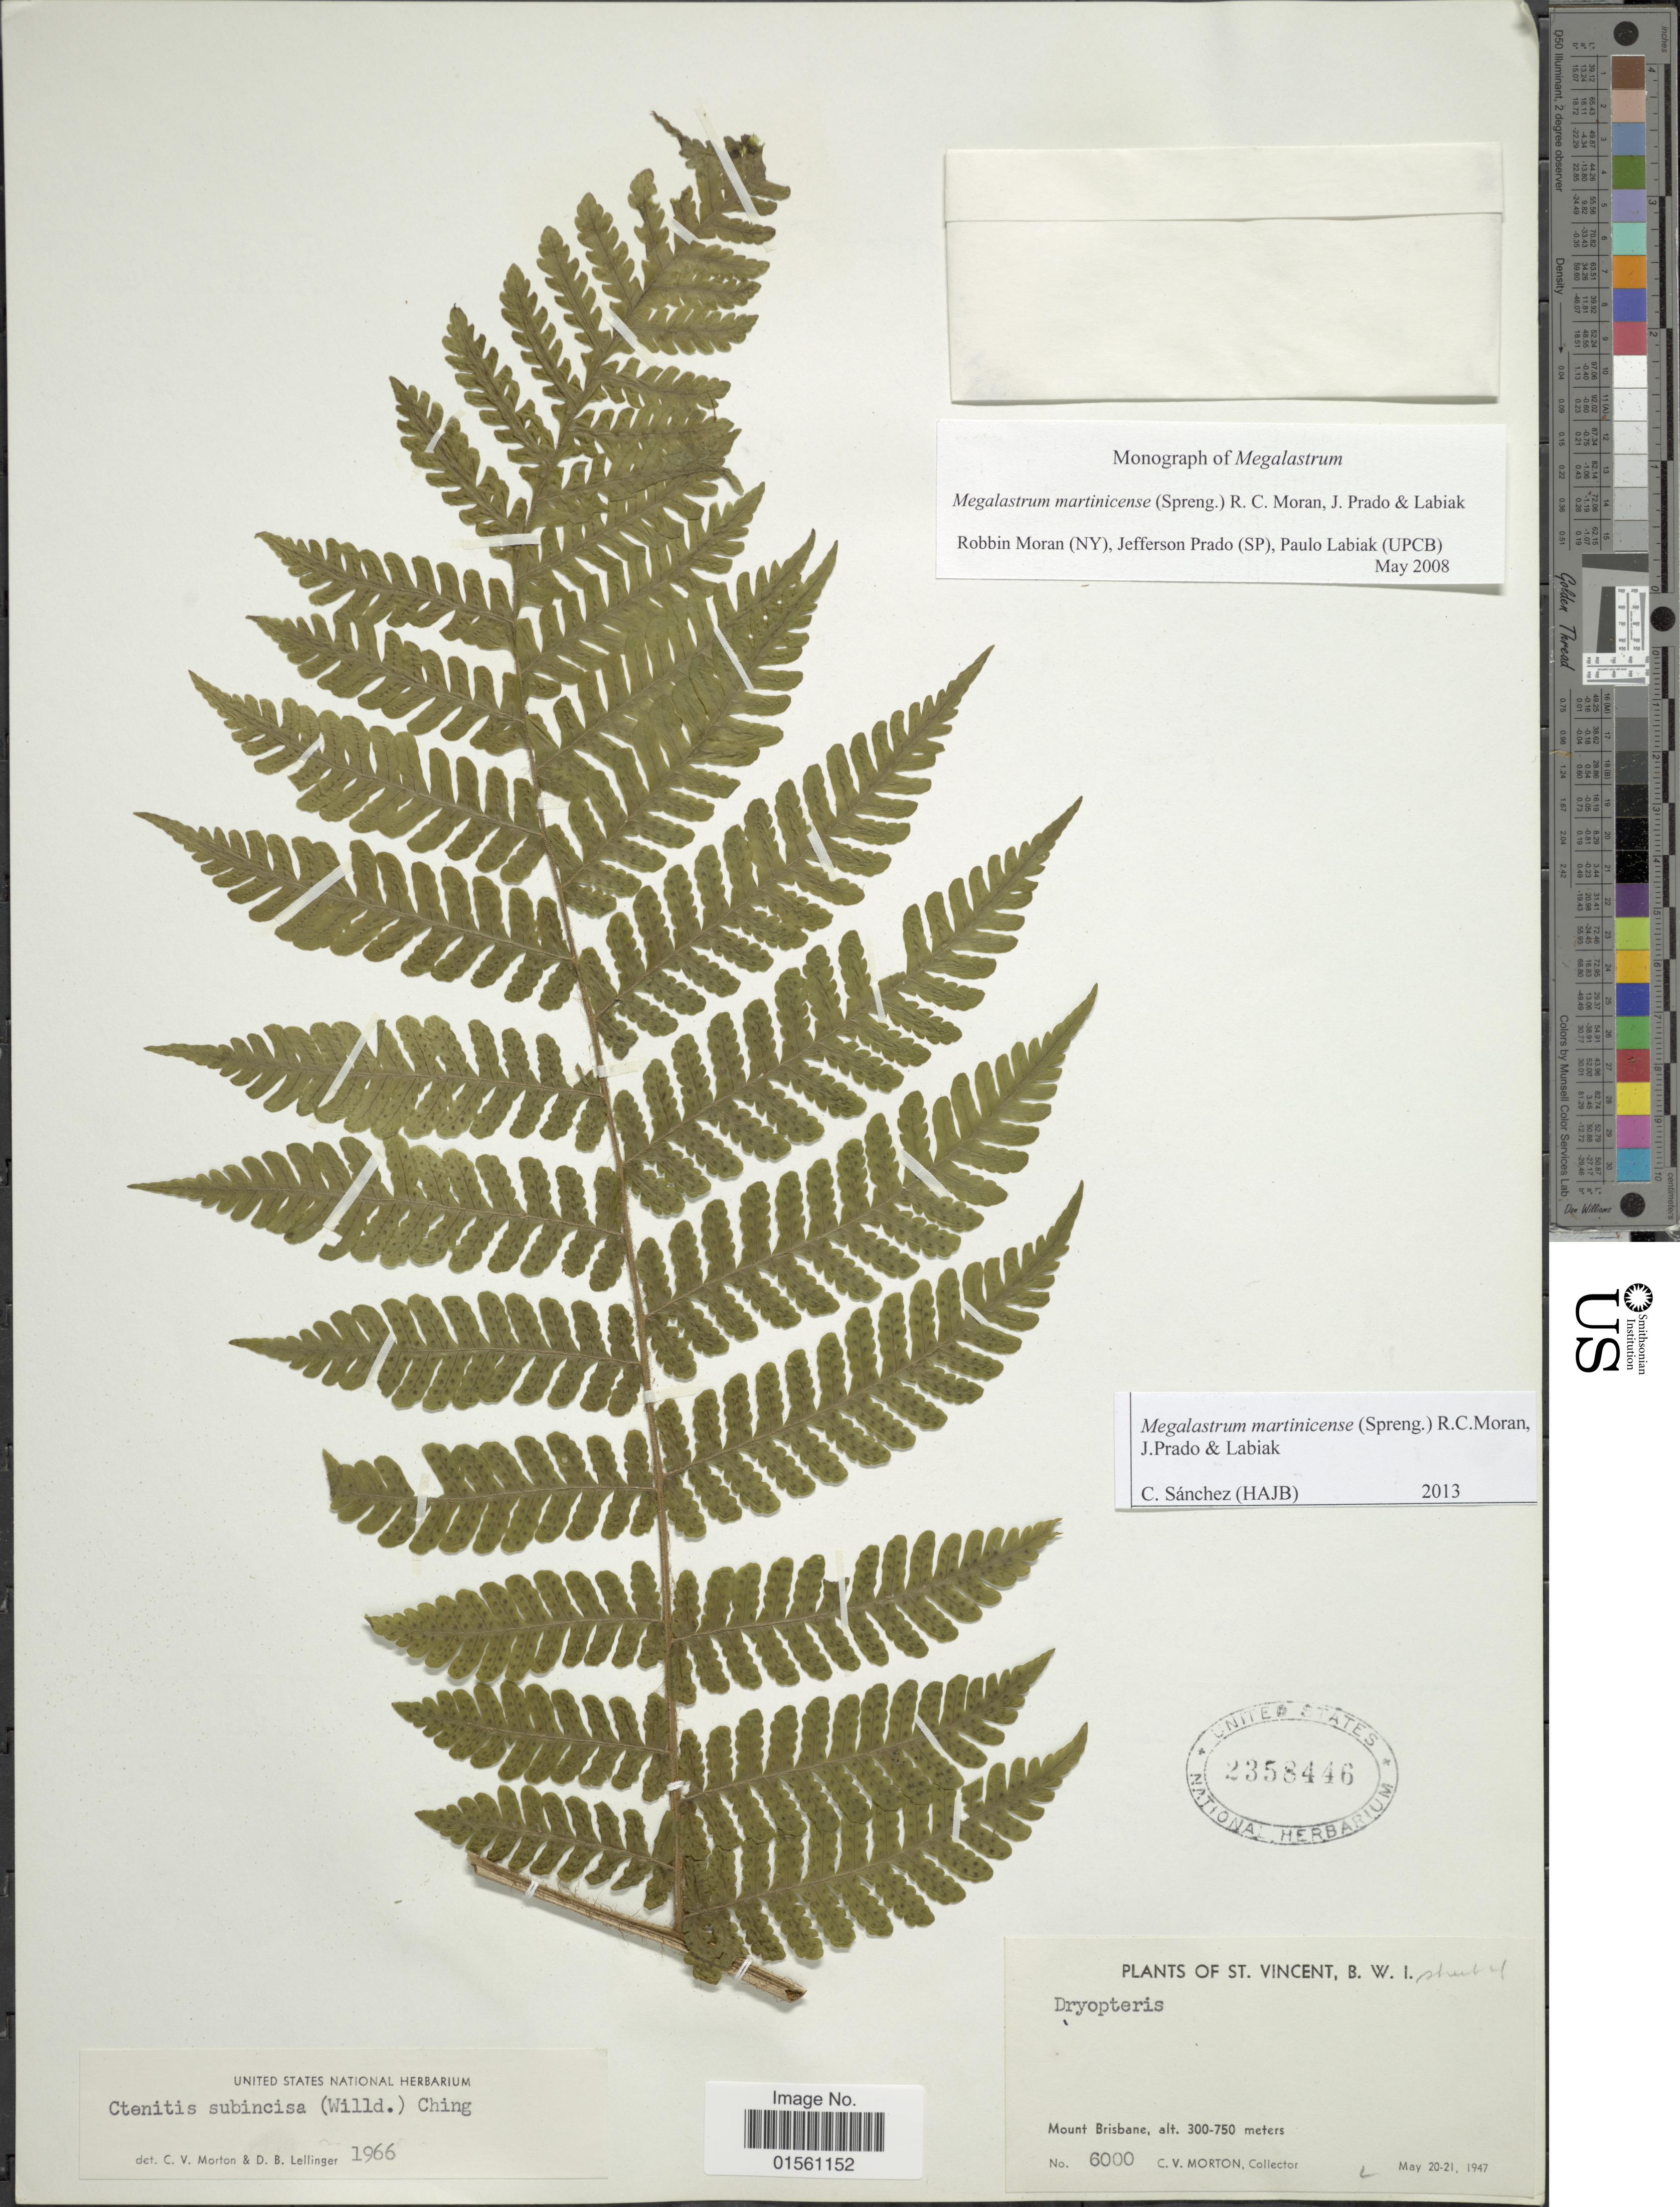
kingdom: Plantae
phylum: Tracheophyta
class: Polypodiopsida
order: Polypodiales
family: Dryopteridaceae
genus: Megalastrum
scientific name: Megalastrum martinicense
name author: (Spreng.) R.C. Moran et al.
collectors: C. V. Morton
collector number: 6000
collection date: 1947-05-20/1947-05-21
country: St. Vincent - Grenadines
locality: St. Vincent, B. W. I., Mount Brisbane.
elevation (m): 300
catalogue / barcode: US 2358446